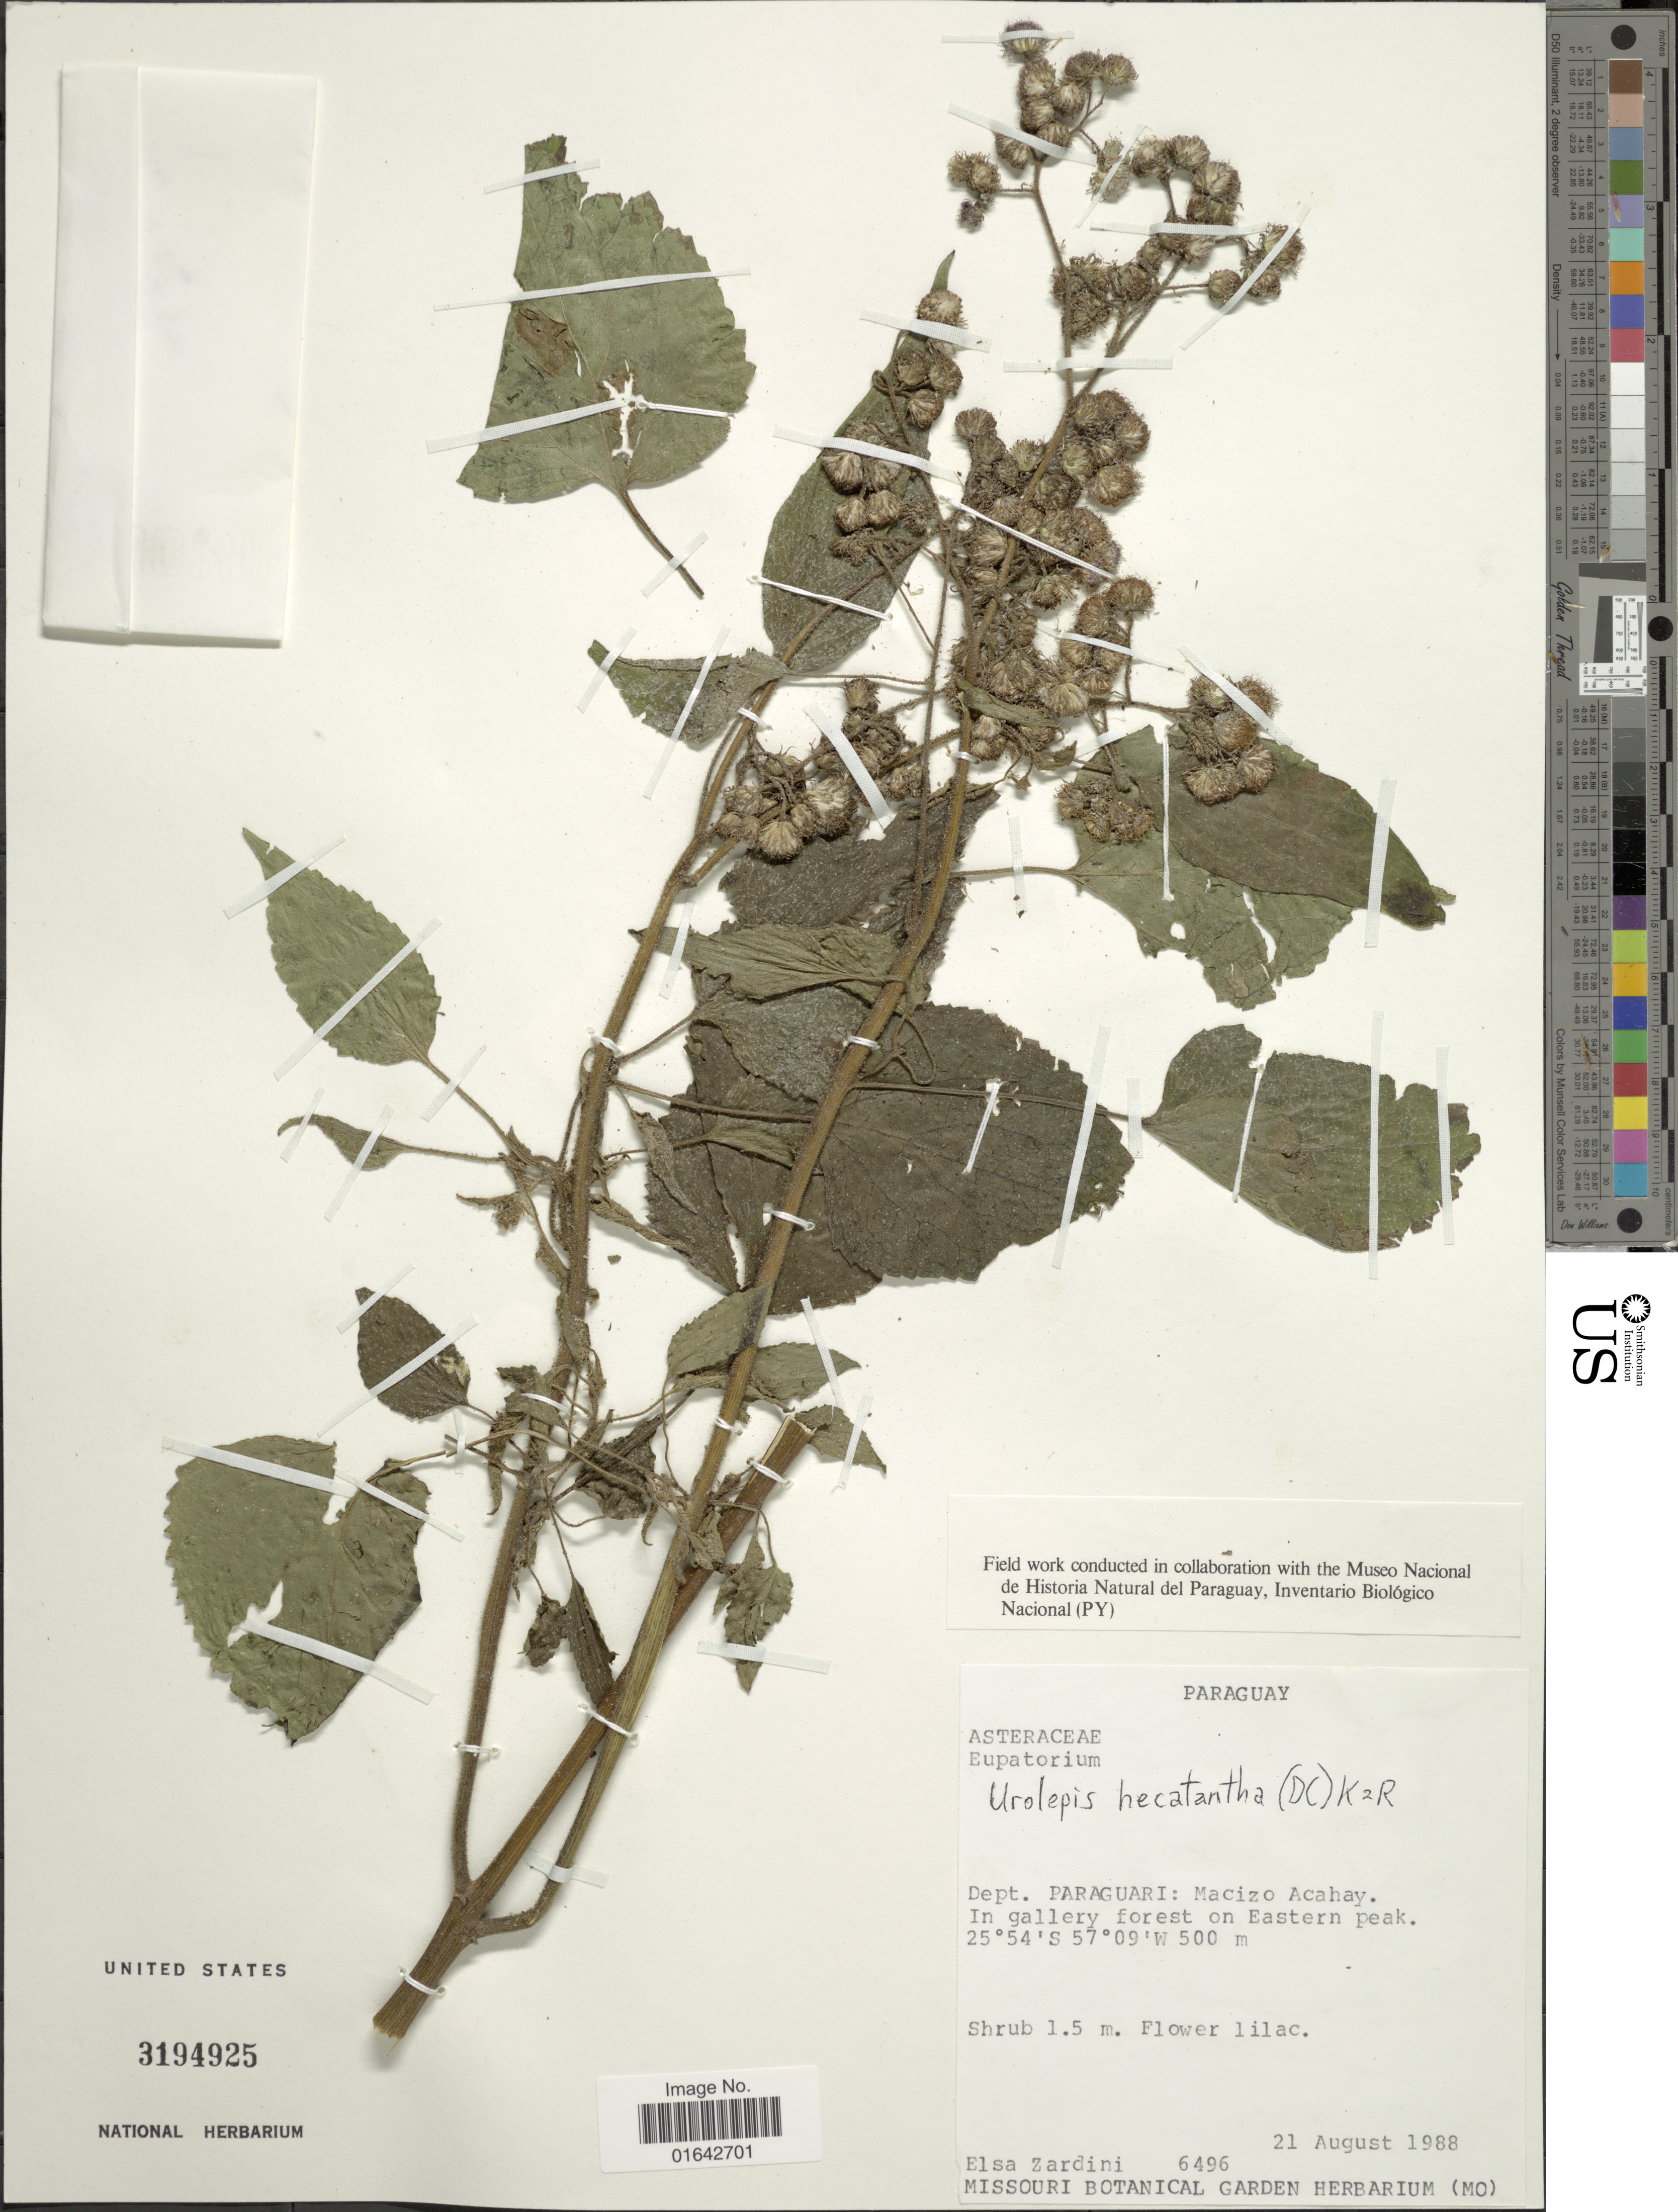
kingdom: Plantae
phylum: Tracheophyta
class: Magnoliopsida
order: Asterales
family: Asteraceae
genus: Urolepis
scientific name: Urolepis hecatantha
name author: (DC.) R.M. King & H. Rob.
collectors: E. M. Zardini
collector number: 6496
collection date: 1988-08-21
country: Paraguay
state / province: Paraguari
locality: Dept. Paraguari: Macizo Acahay, in gallery forest on Eastern peak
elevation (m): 500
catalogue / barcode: US 3194325